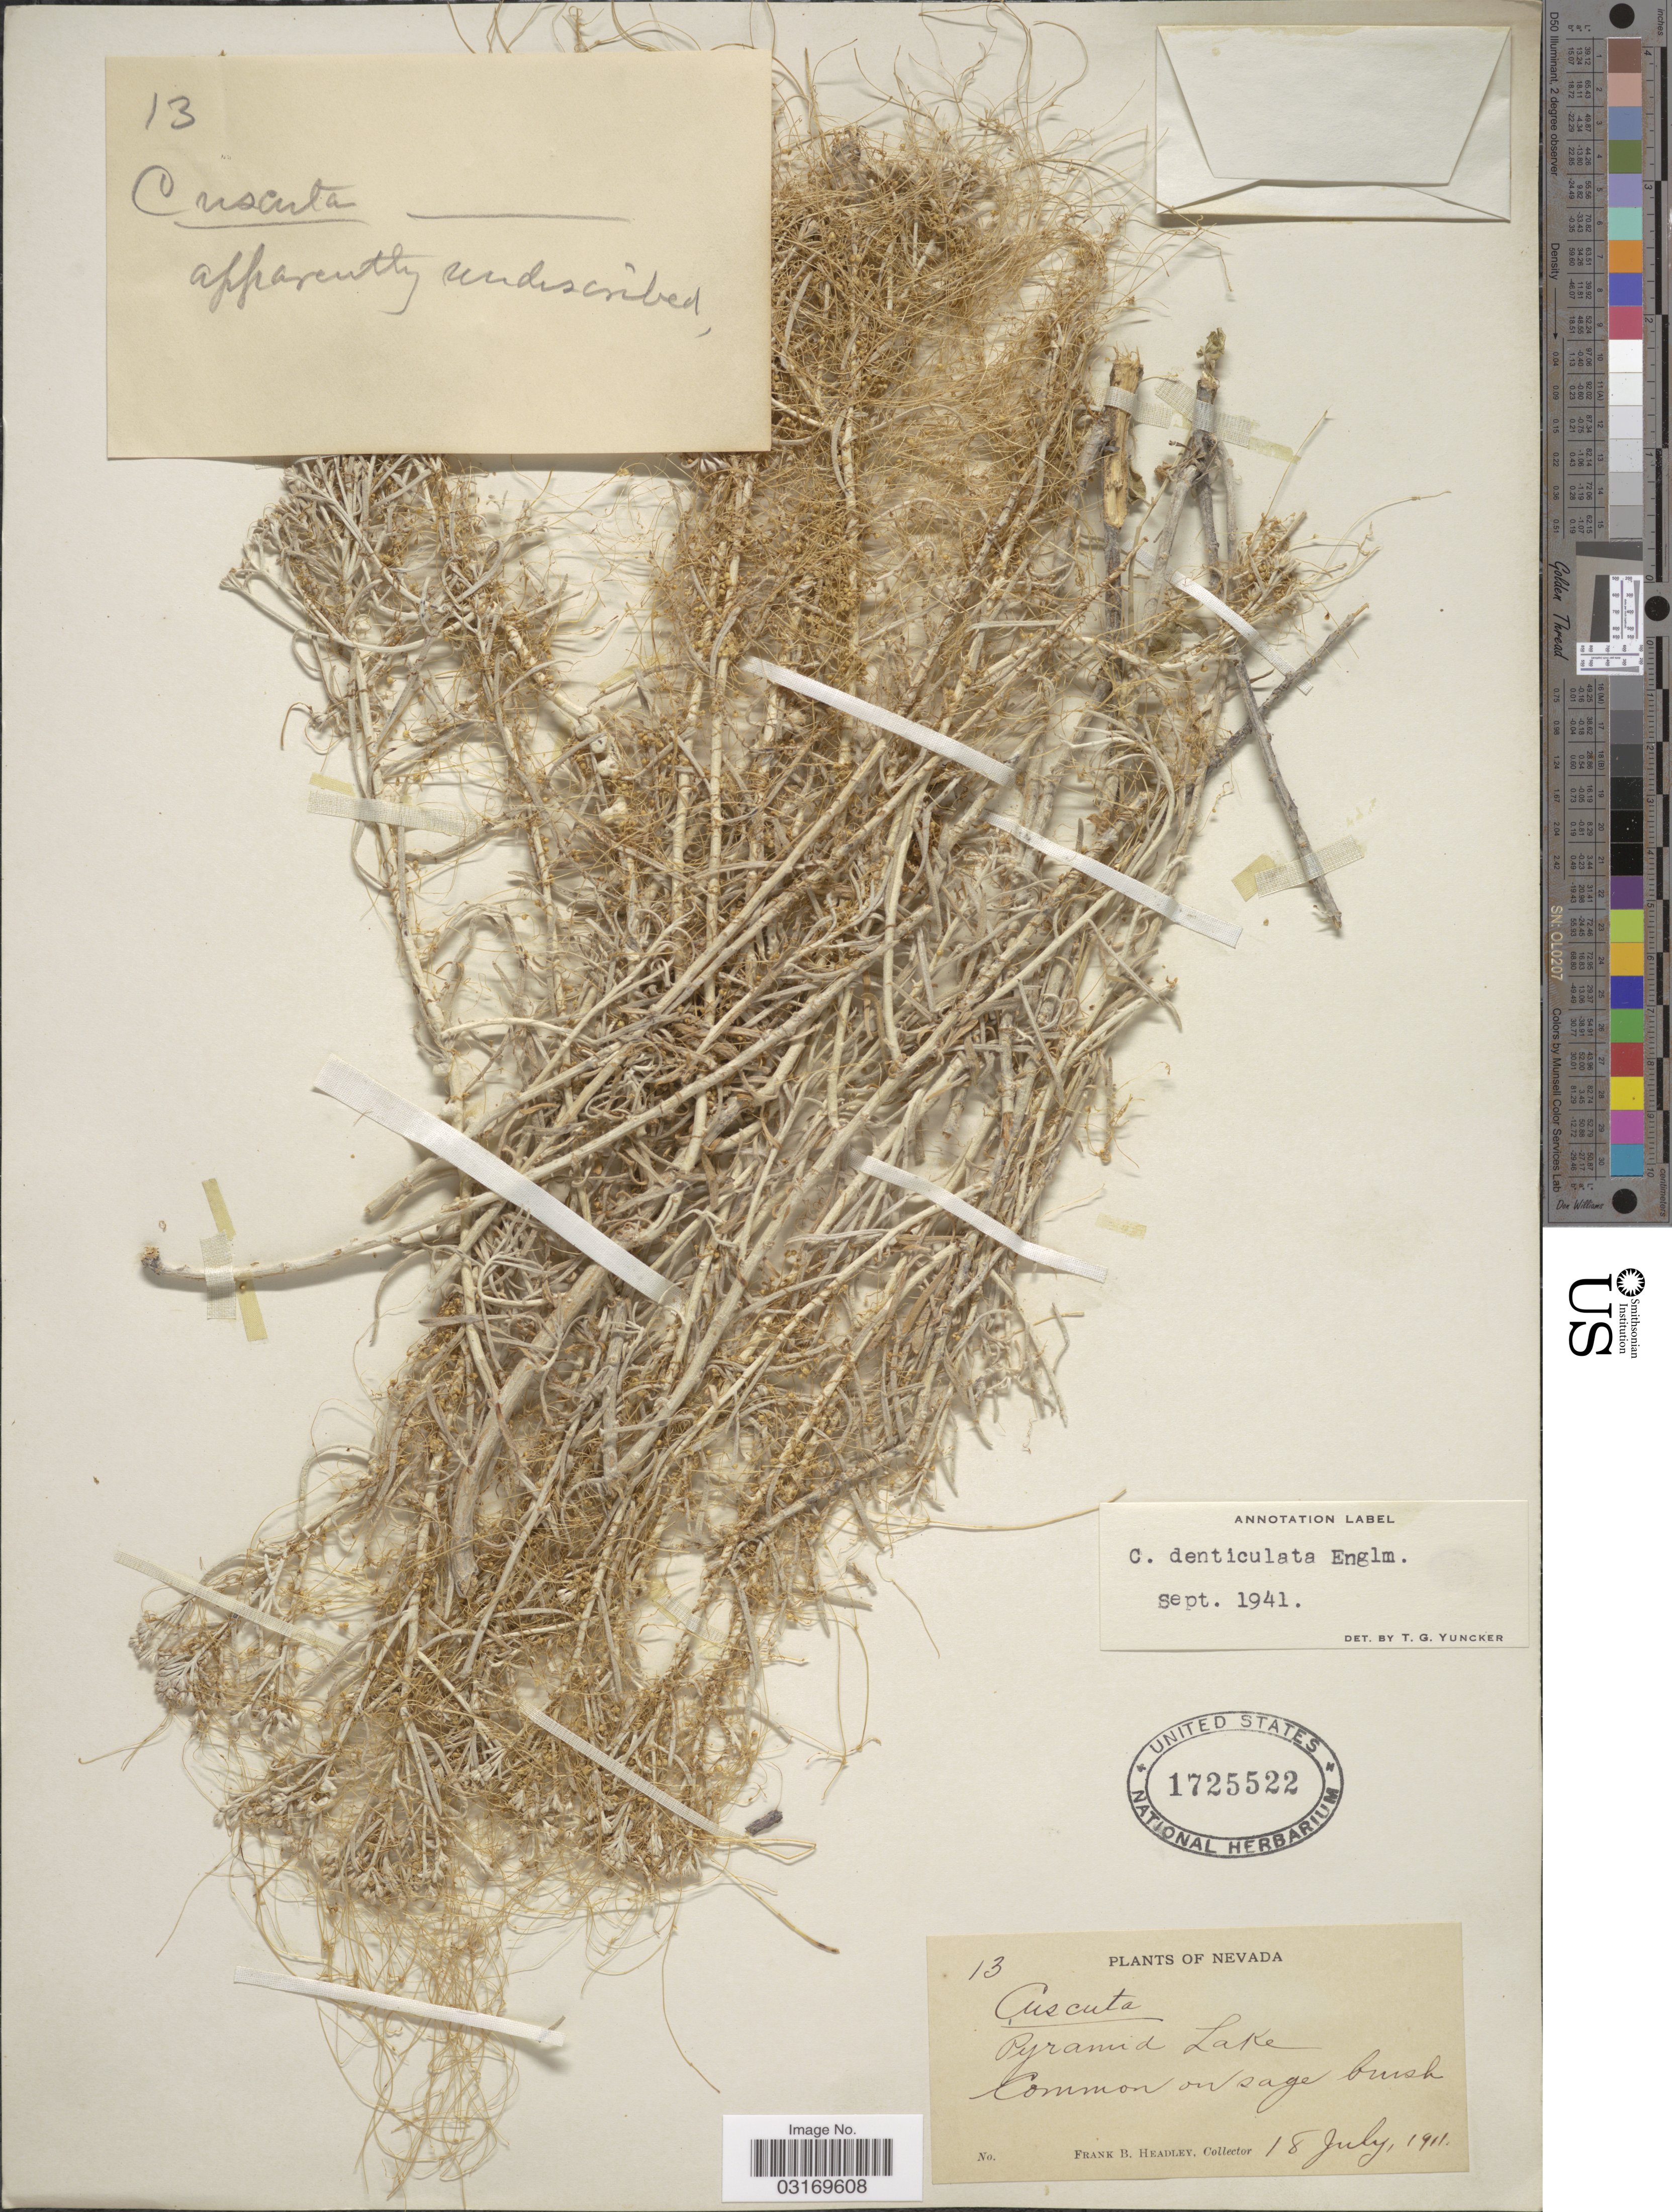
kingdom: Plantae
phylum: Tracheophyta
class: Magnoliopsida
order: Solanales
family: Convolvulaceae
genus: Cuscuta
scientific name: Cuscuta denticulata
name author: Engelm.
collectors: F. B. Headley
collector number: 13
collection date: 1911-07-18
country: United States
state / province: Nevada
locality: Pyramid Lake.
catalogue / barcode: US 1725522